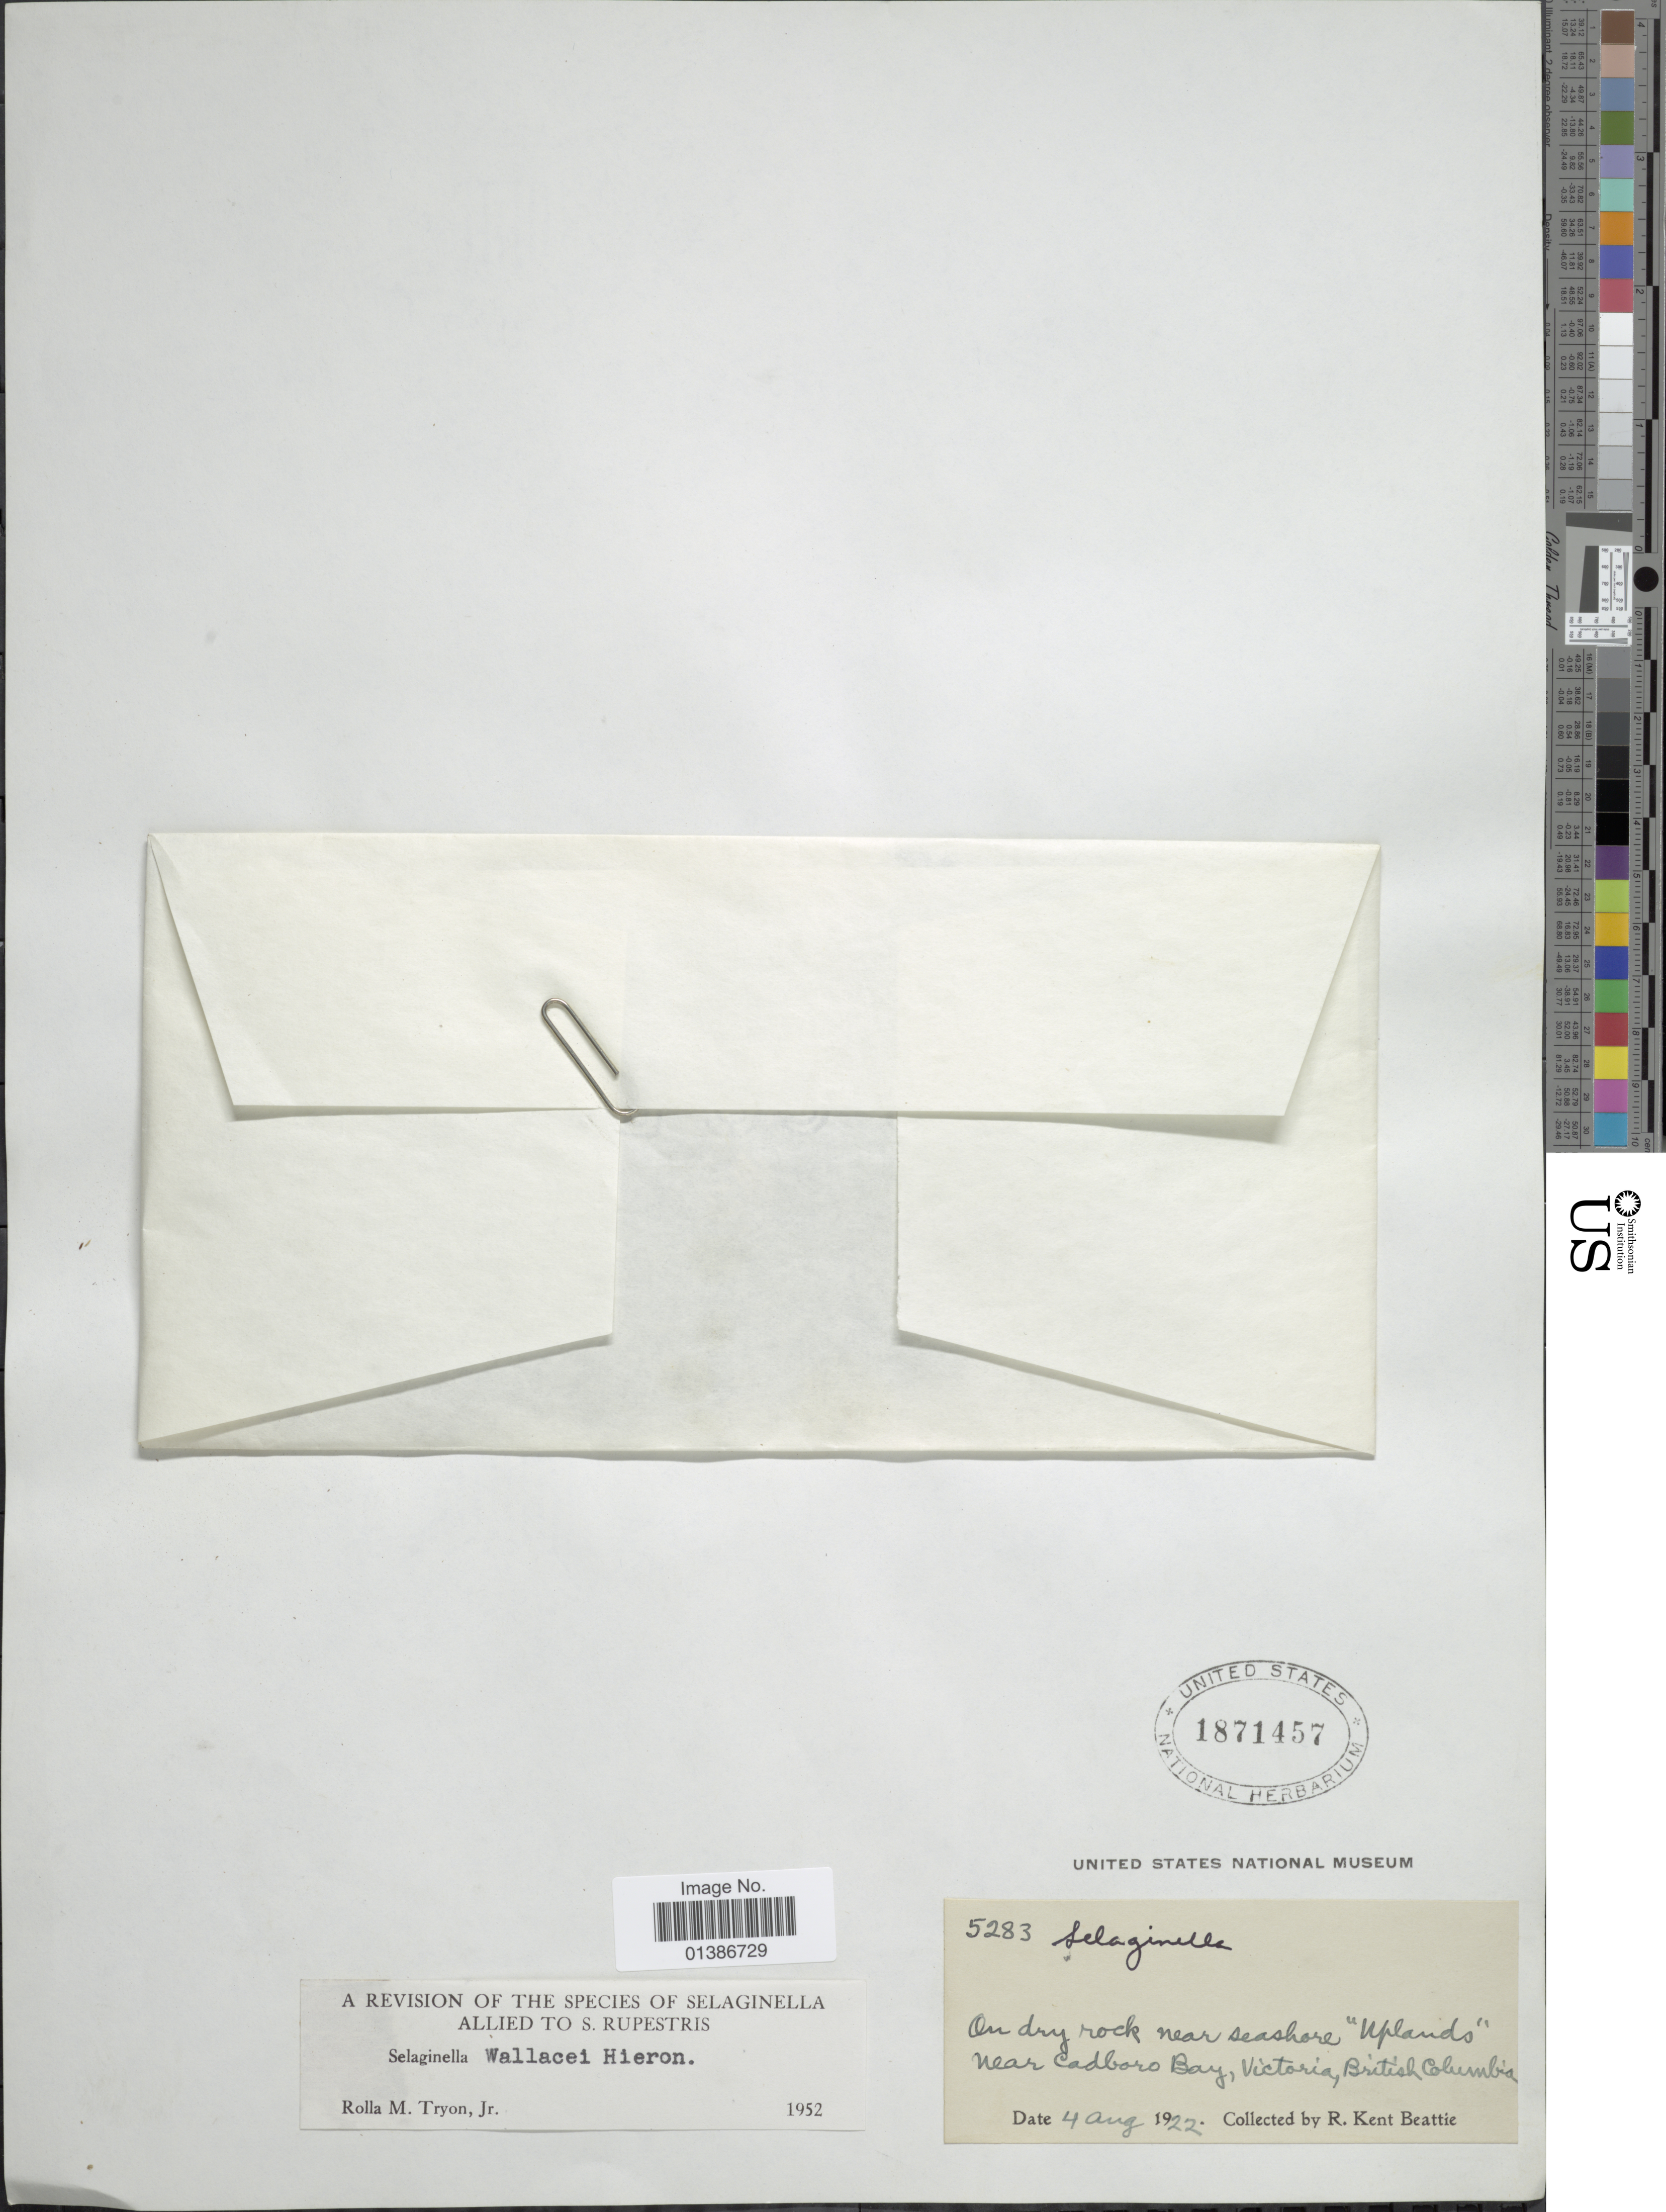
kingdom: Plantae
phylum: Tracheophyta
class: Lycopodiopsida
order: Selaginellales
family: Selaginellaceae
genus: Selaginella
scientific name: Selaginella wallacei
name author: Hieron.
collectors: R. K. Beattie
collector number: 5283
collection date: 1922-08-04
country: Canada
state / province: British Columbia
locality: On dry rock near seashore "Uplands" near Cadboro Bay, Victoria.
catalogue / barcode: US 1871457